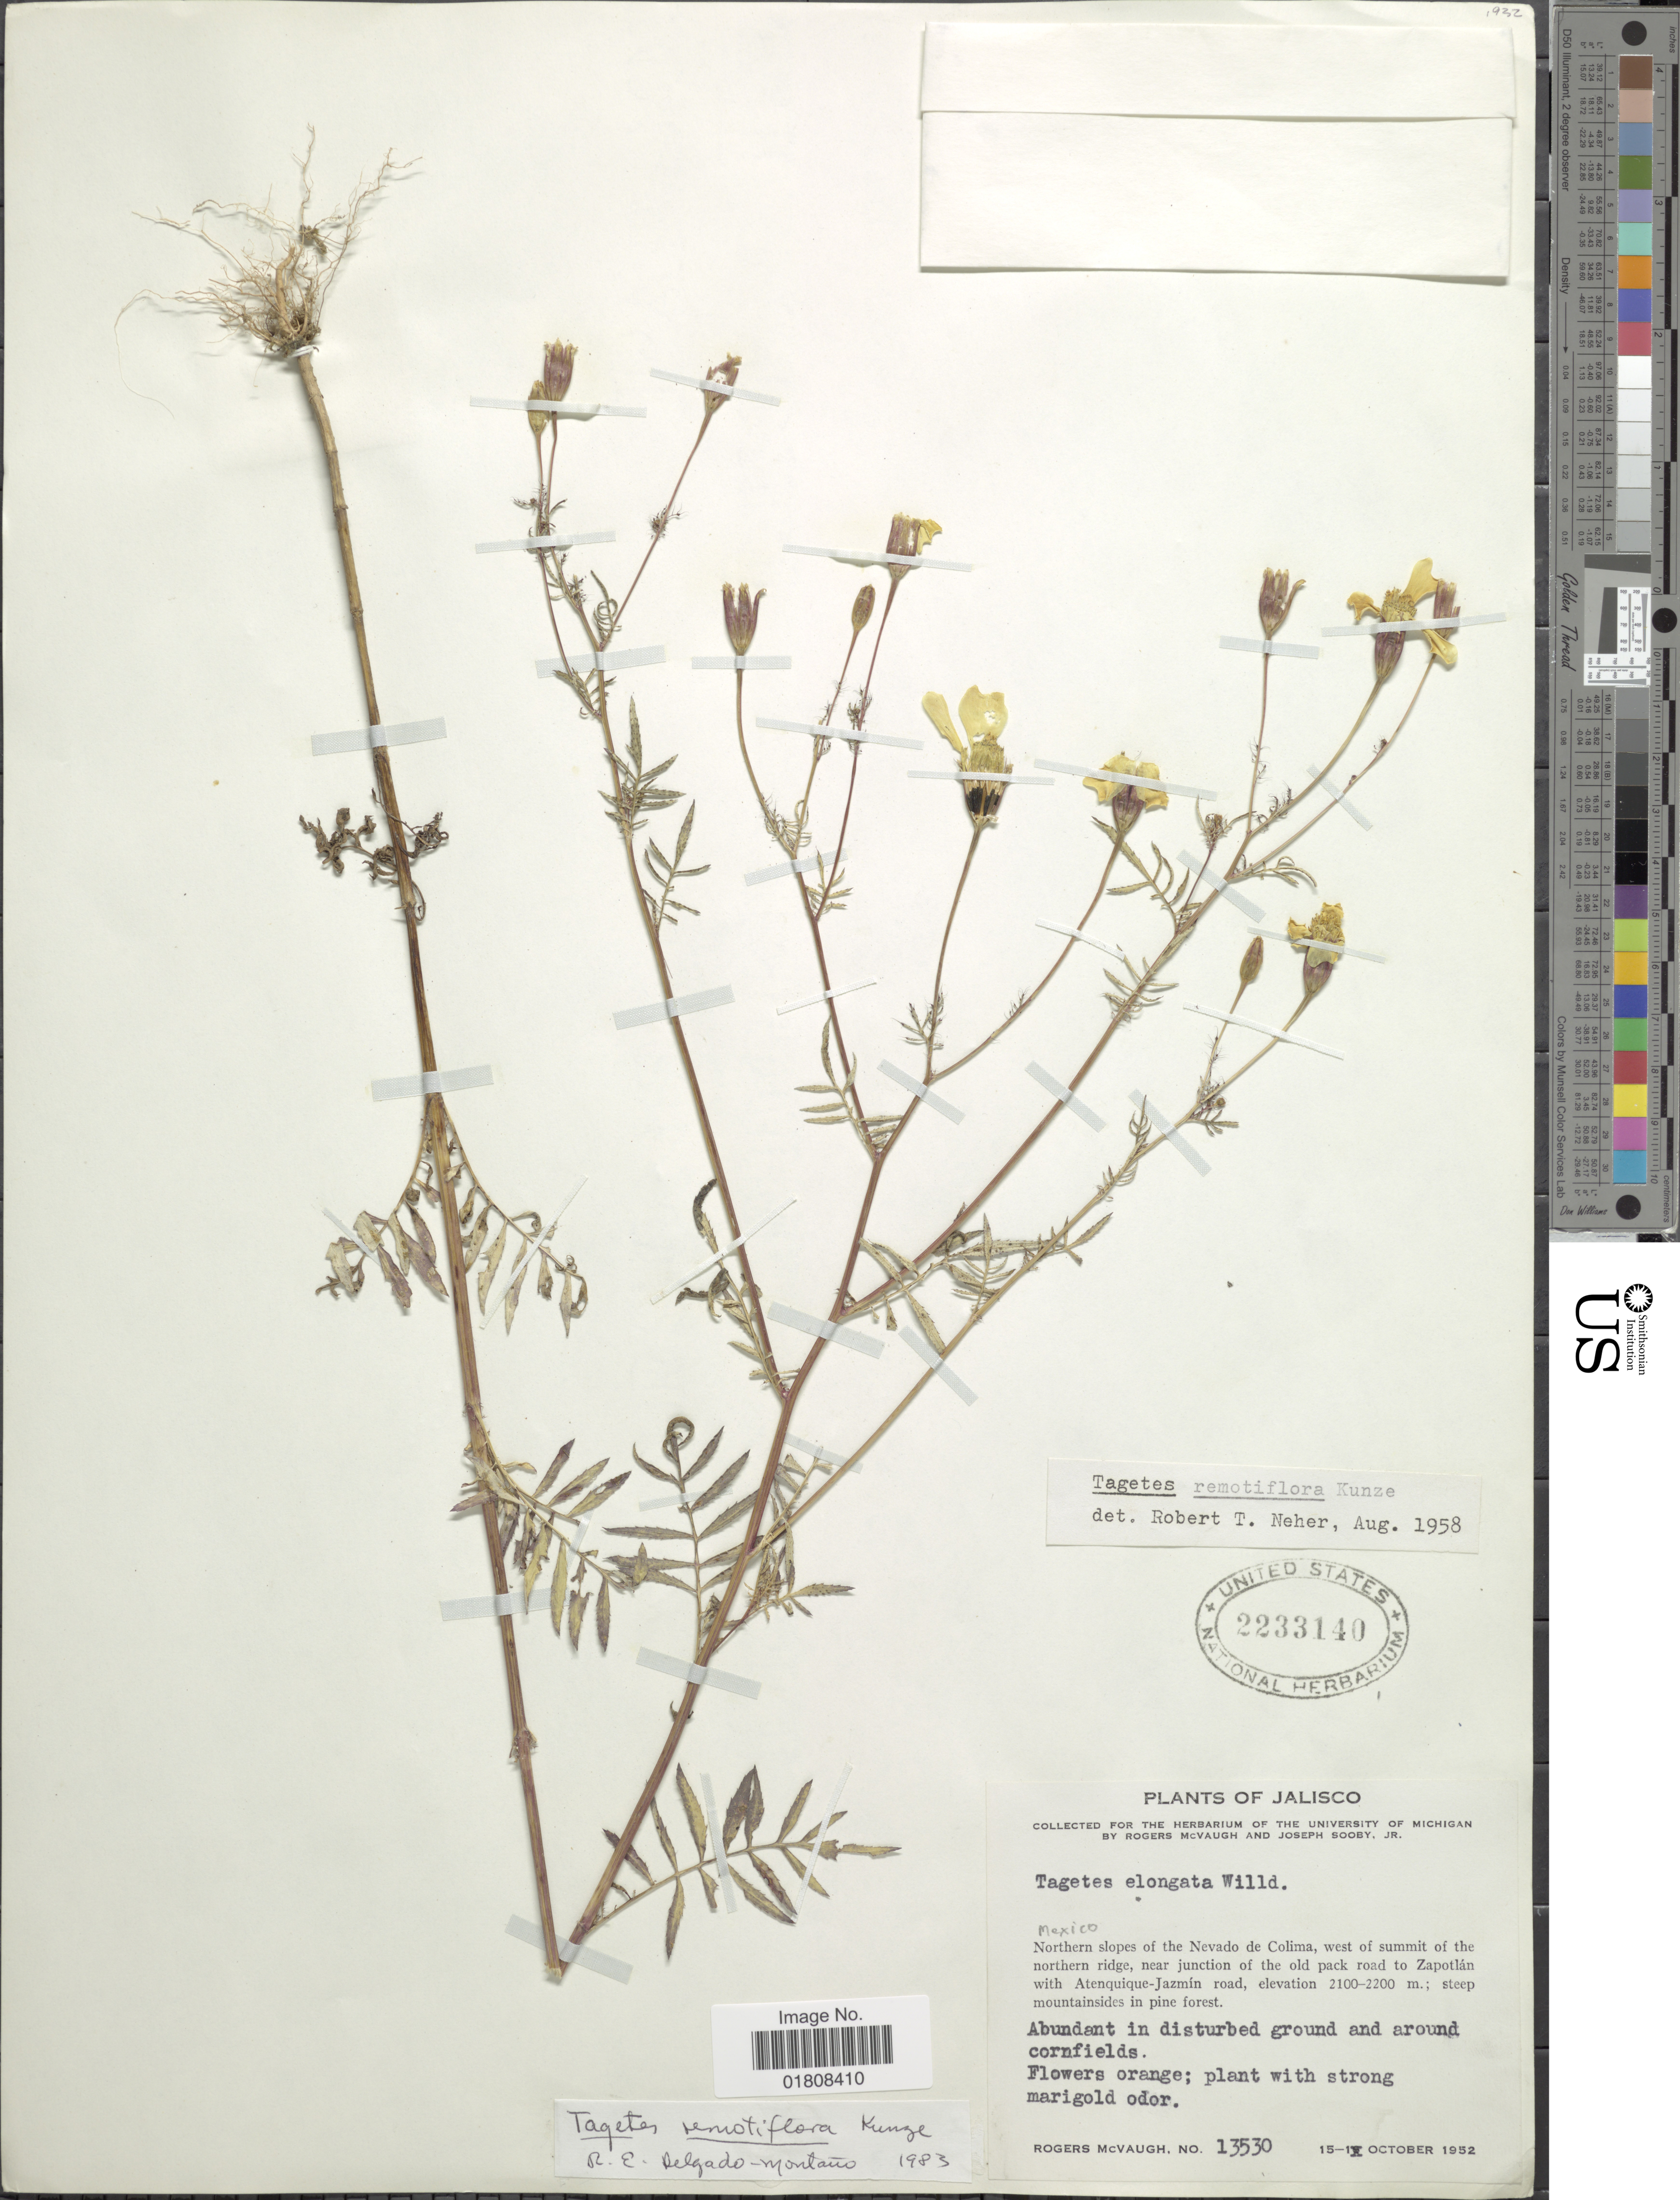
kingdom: Plantae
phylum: Tracheophyta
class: Magnoliopsida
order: Asterales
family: Asteraceae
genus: Tagetes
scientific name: Tagetes remotiflora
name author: Kunze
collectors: R. McVaugh & J. Sooby Jr.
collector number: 13530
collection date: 1952-10-01/1952-10-15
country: Mexico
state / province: Jalisco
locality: Northern slopes of the Nevado de Colima, west of summit of the northern ridge, near junction of the old pack road to Zapotlan with Atenquique-Jazmin road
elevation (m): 2100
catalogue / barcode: US 2233140